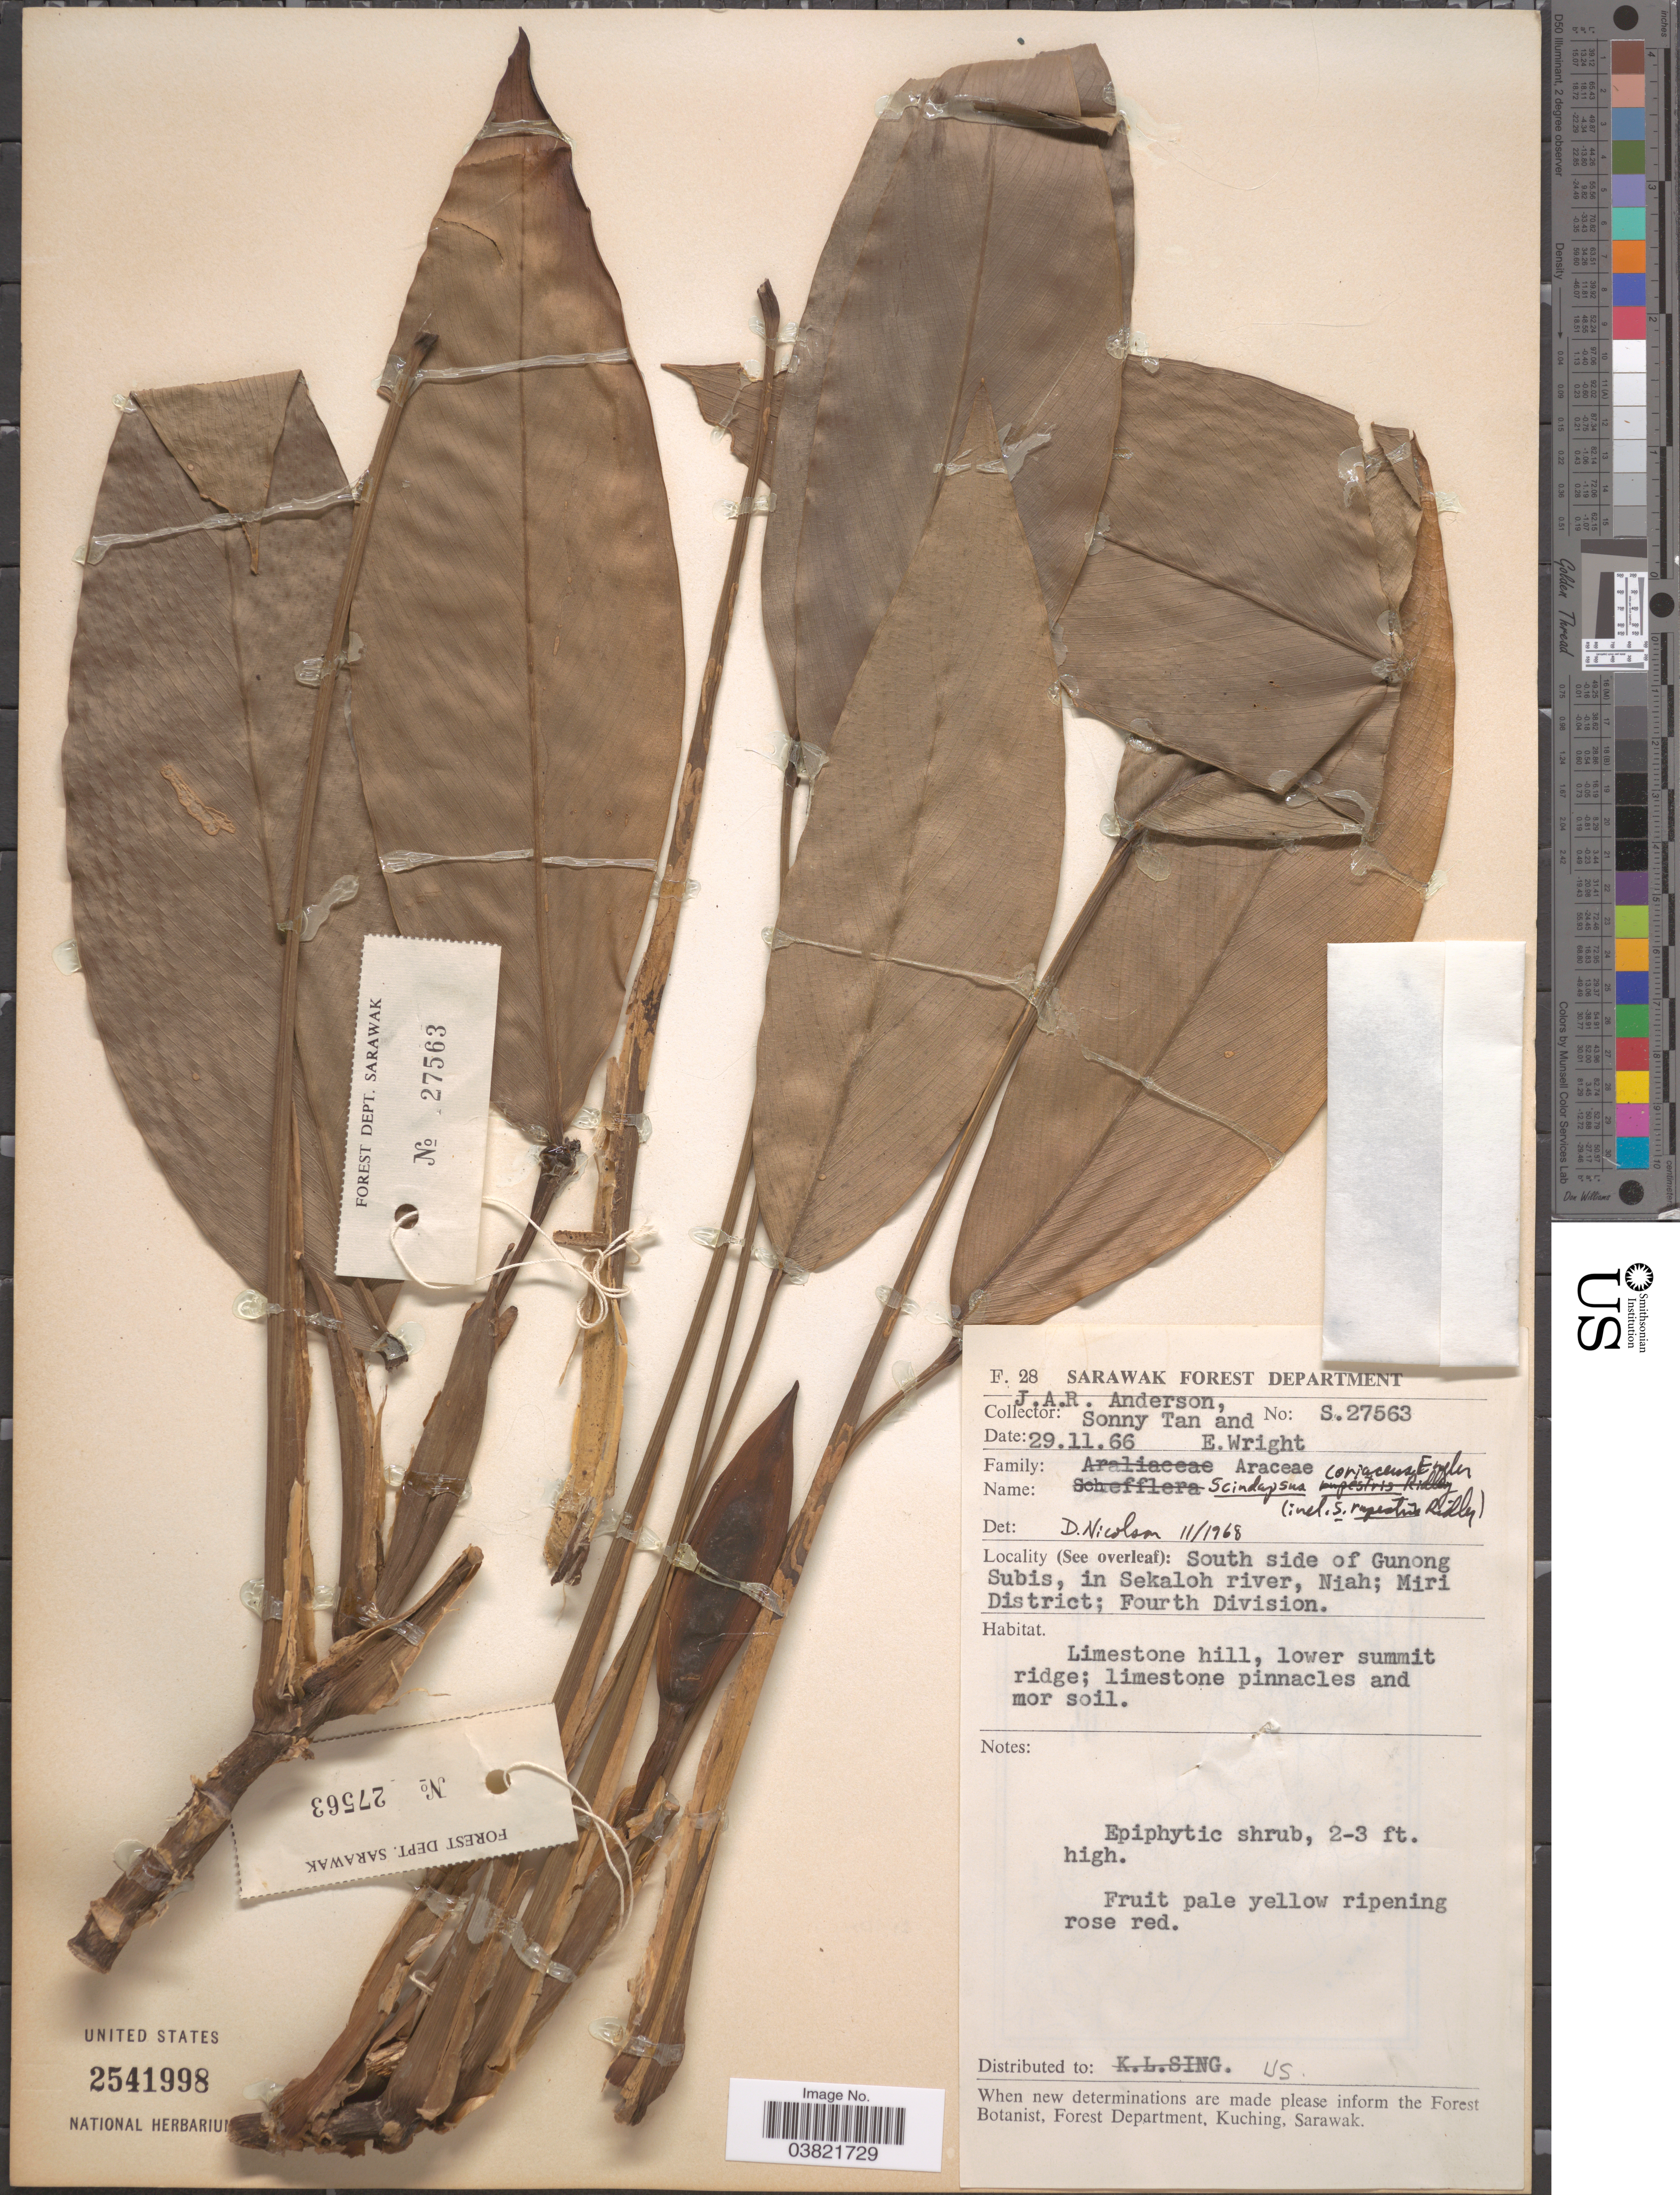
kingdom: Plantae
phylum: Tracheophyta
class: Liliopsida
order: Alismatales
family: Araceae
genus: Scindapsus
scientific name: Scindapsus coriaceus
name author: Engl.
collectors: J. A. R. Anderson, S. Tan & E. P. Wright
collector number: S27563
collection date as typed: Transcribed d/m/y: 29/11/66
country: Malaysia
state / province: Sarawak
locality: South side of Gunong Subis, in Sekaloh river, Niah; Miri District; Fourth Division.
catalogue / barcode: US 2541998